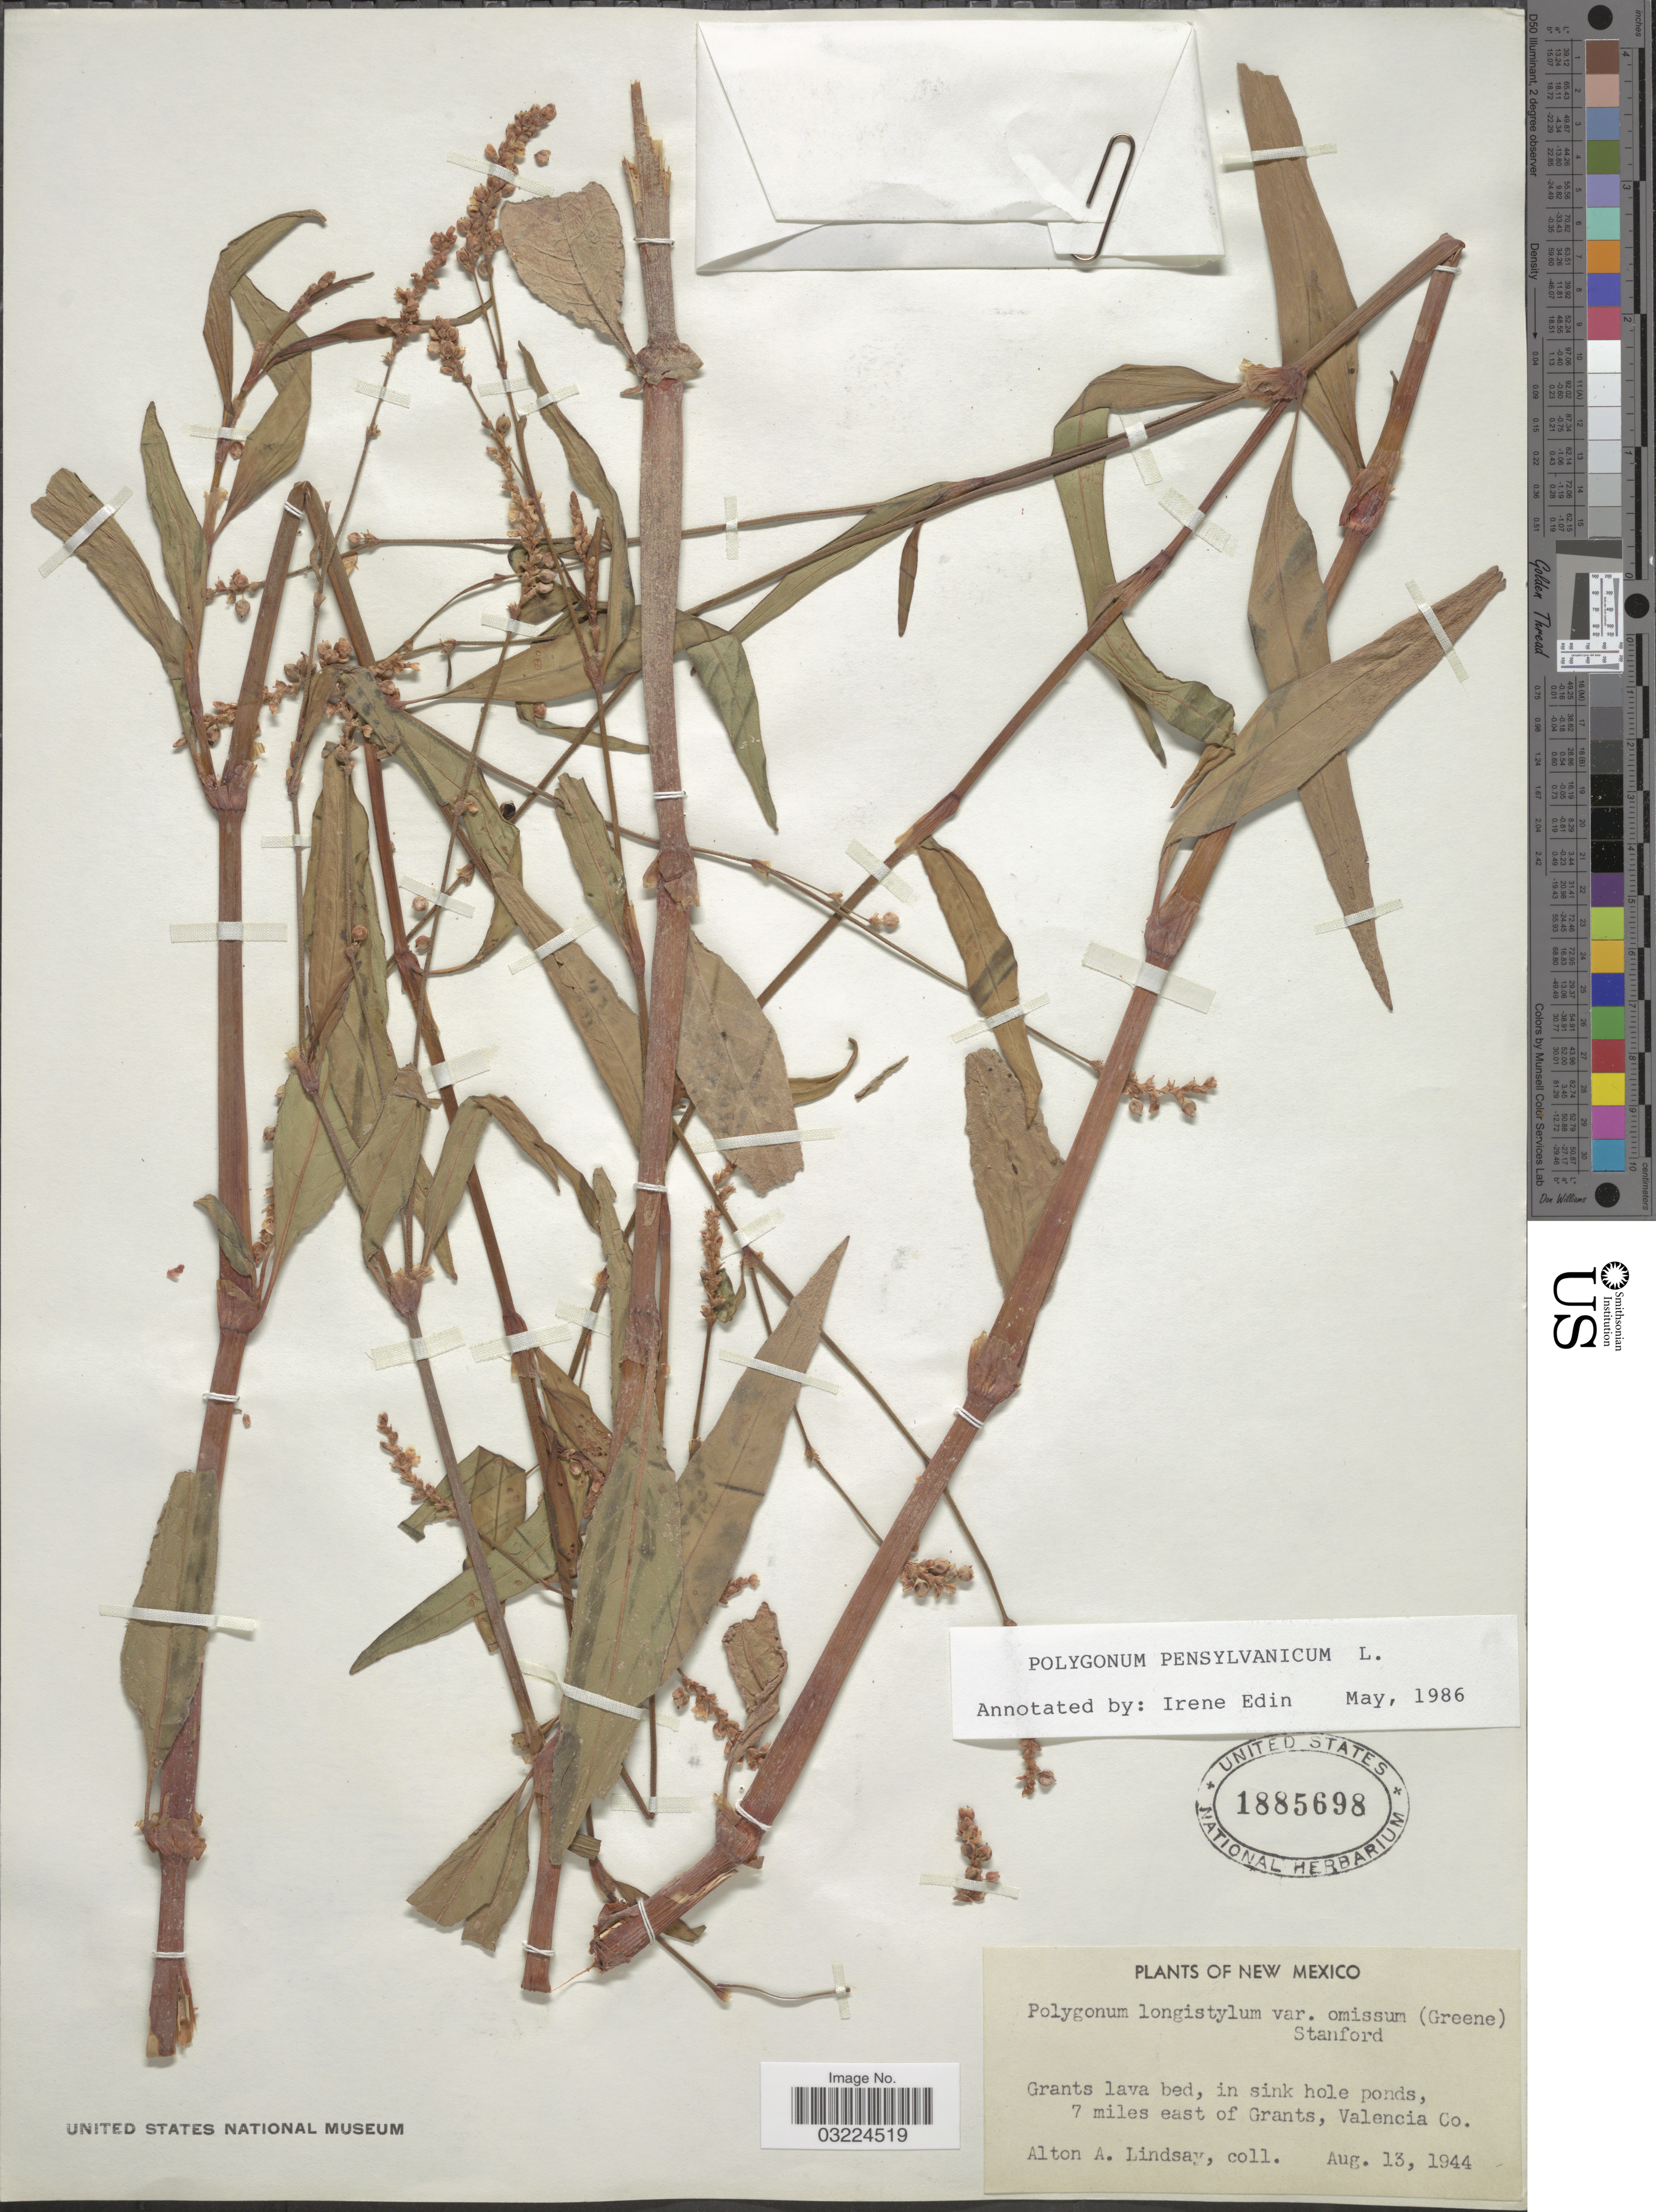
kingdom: Plantae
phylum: Tracheophyta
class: Magnoliopsida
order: Caryophyllales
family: Polygonaceae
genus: Persicaria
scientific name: Persicaria pensylvanica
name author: (L.) M. Gómez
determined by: Atha, D. E.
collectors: A. Lindsay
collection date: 1944-08-13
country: United States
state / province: New Mexico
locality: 7 mile east of Grants, Valencia Co.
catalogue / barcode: US 1885698